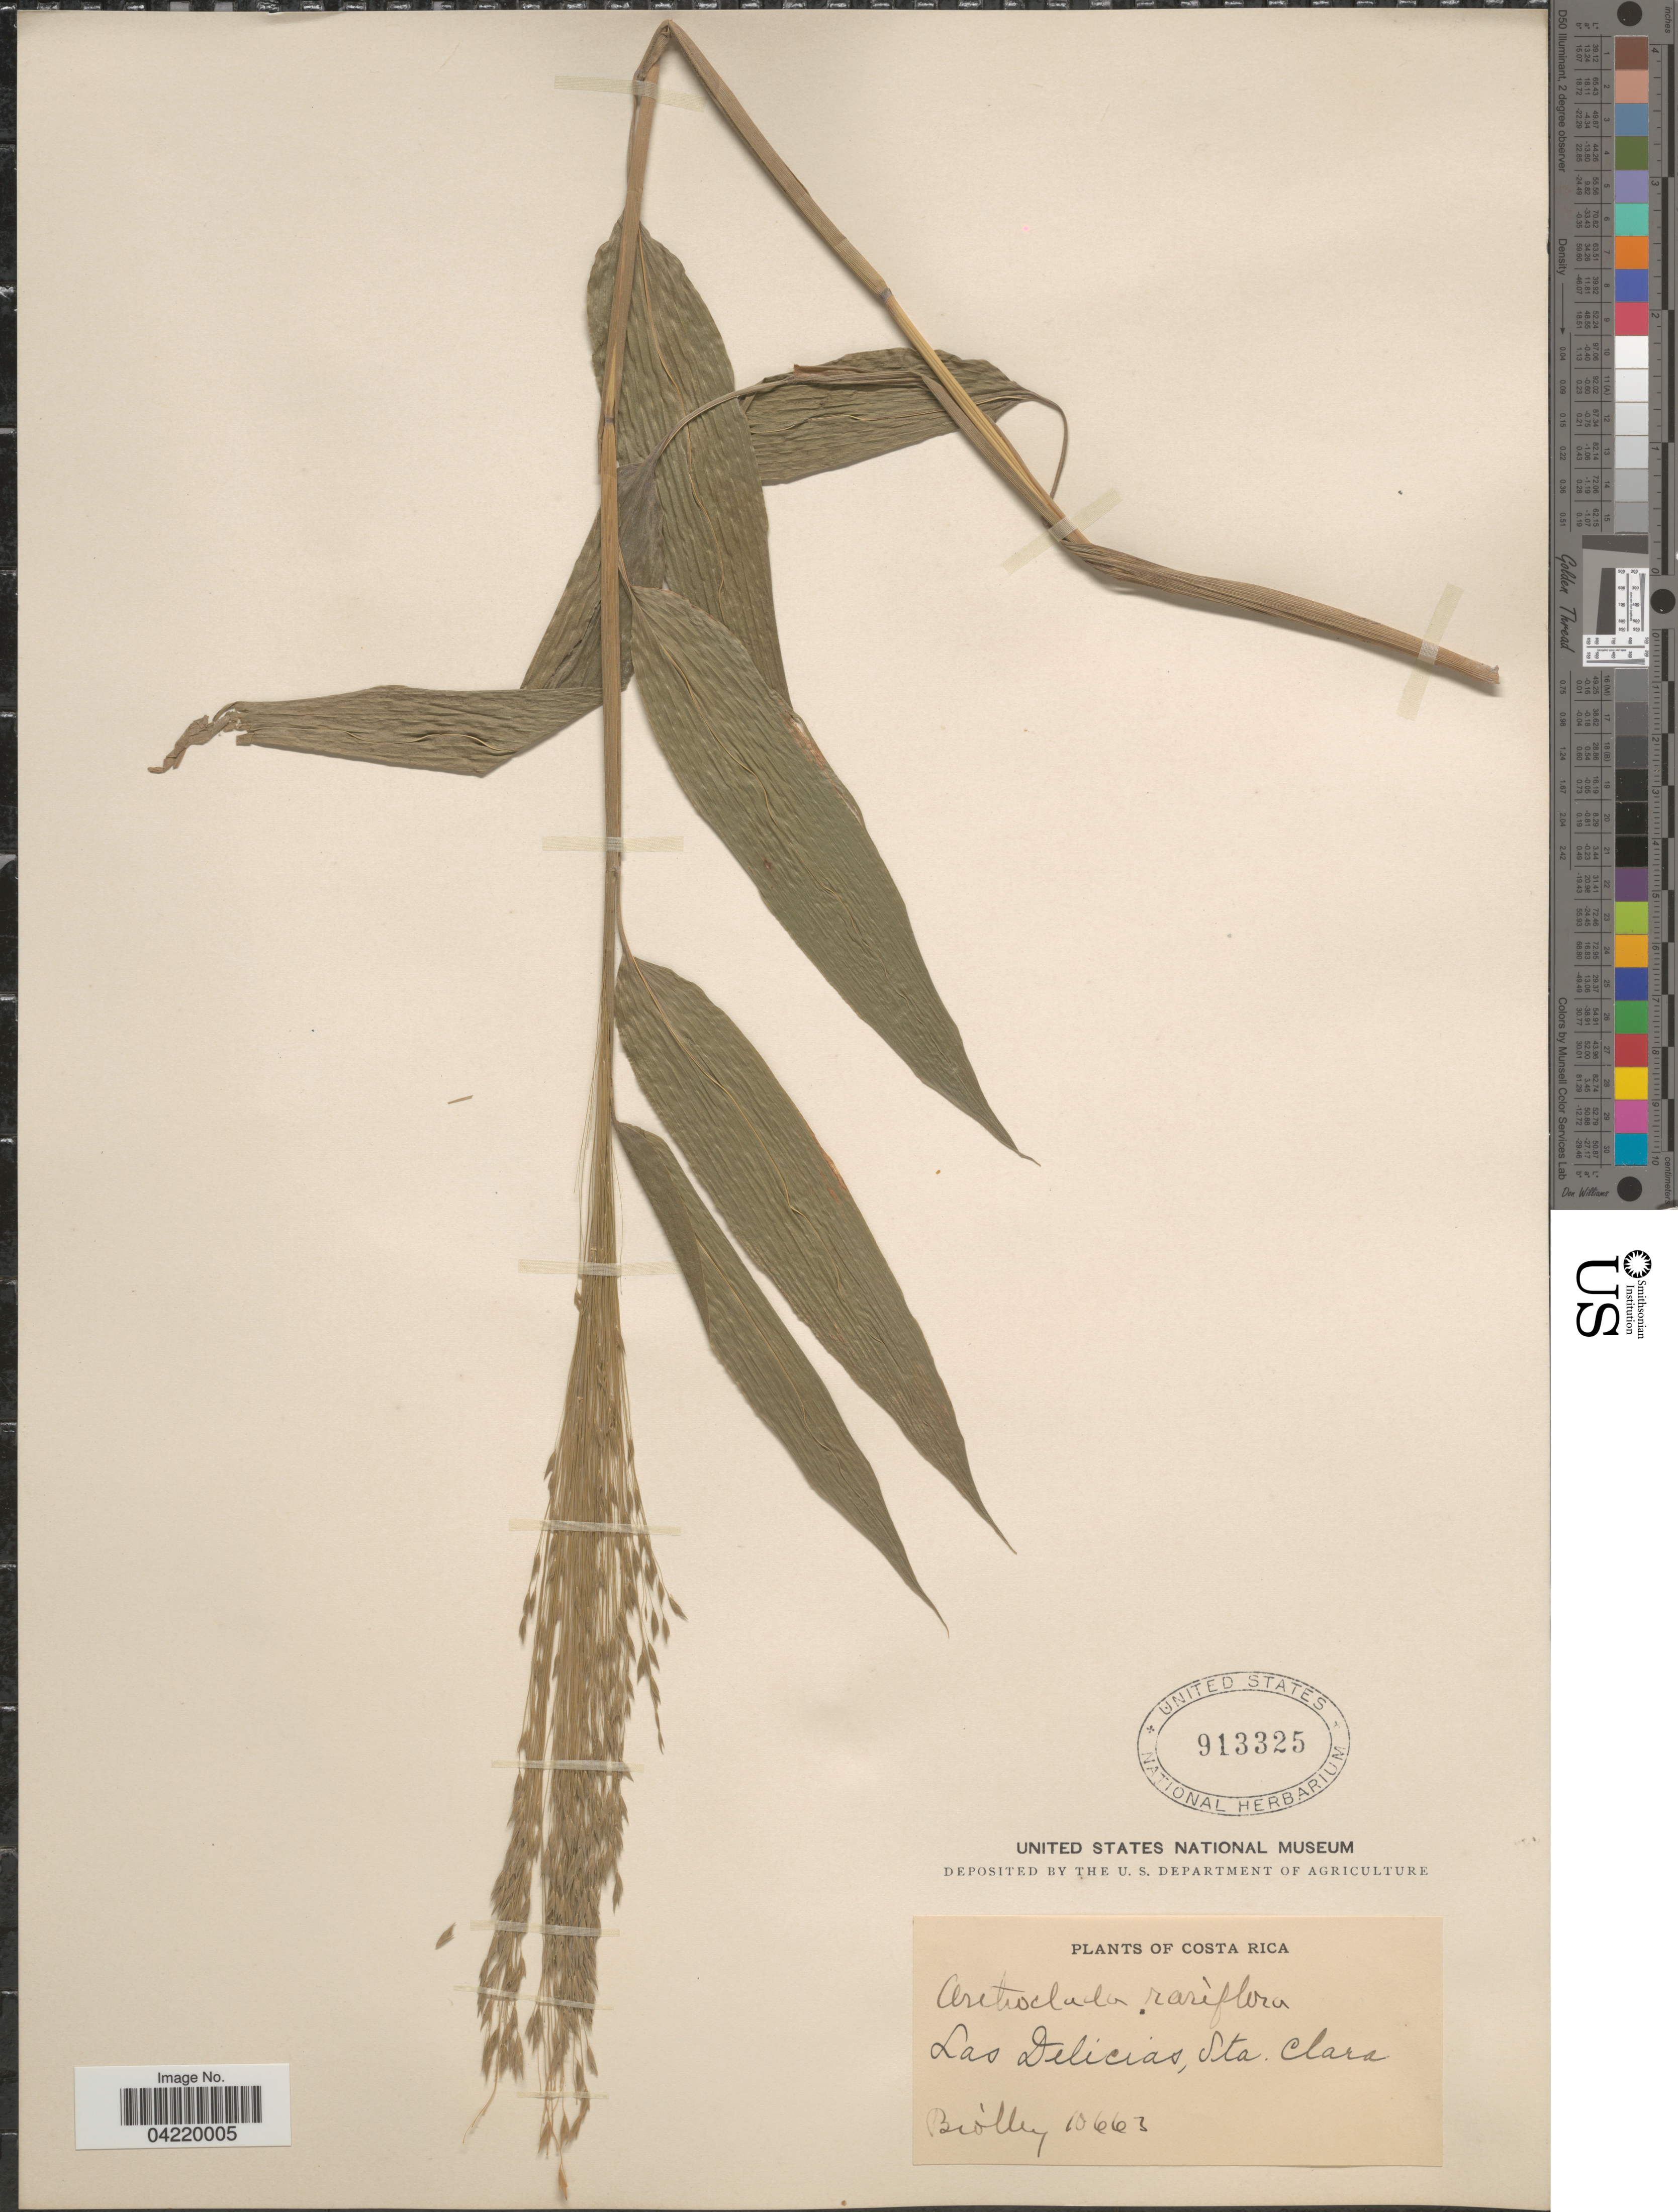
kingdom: Plantae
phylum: Tracheophyta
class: Liliopsida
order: Poales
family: Poaceae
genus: Orthoclada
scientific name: Orthoclada laxa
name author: P. Beauv.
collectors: Biolley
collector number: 10663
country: Costa Rica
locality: Las Delicias, Sta. Clara.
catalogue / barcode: US 913325